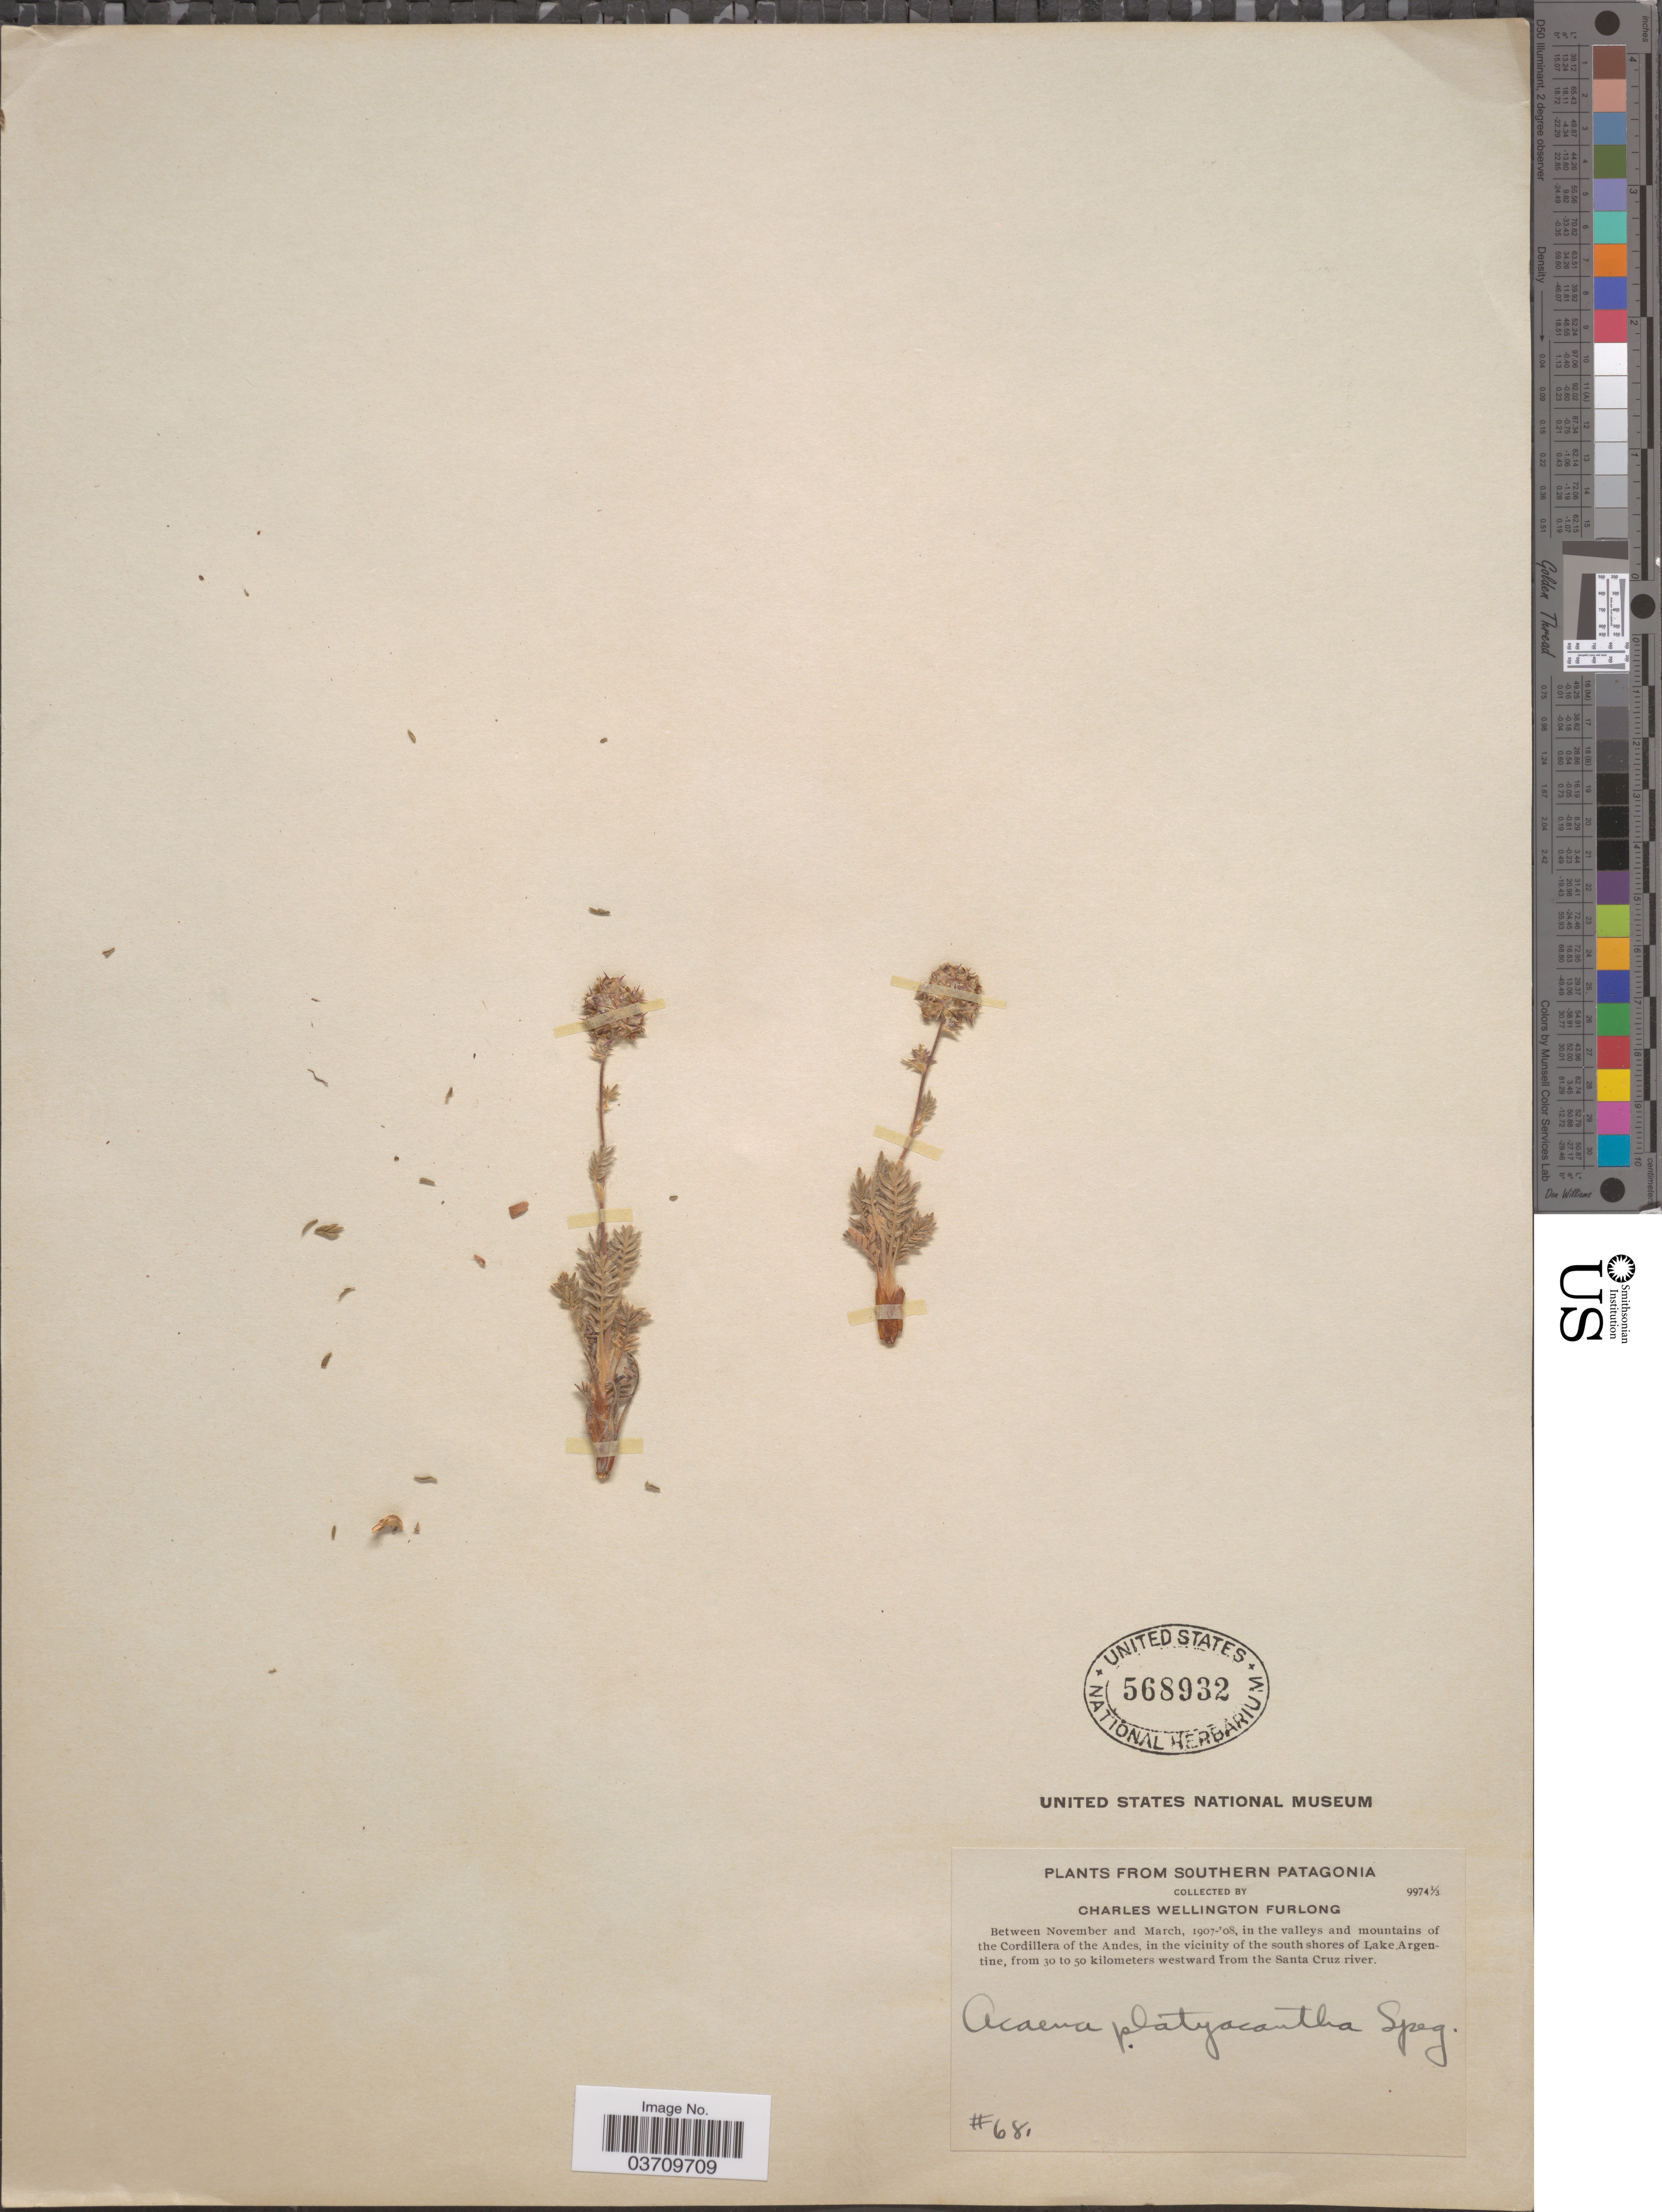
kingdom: Plantae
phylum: Tracheophyta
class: Magnoliopsida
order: Rosales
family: Rosaceae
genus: Acaena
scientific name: Acaena platyacantha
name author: Speg.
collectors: C. Furlong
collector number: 681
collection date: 1907-11/1908-03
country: Argentina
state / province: Santa Cruz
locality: Southern Patagonia. Valleys and mountains of the Cordillera of the Andes, in the vicinity of the south shores of Lake Argentine, from 30 to 50 kilometers westward from the Santa Cruz river.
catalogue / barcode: US 568932